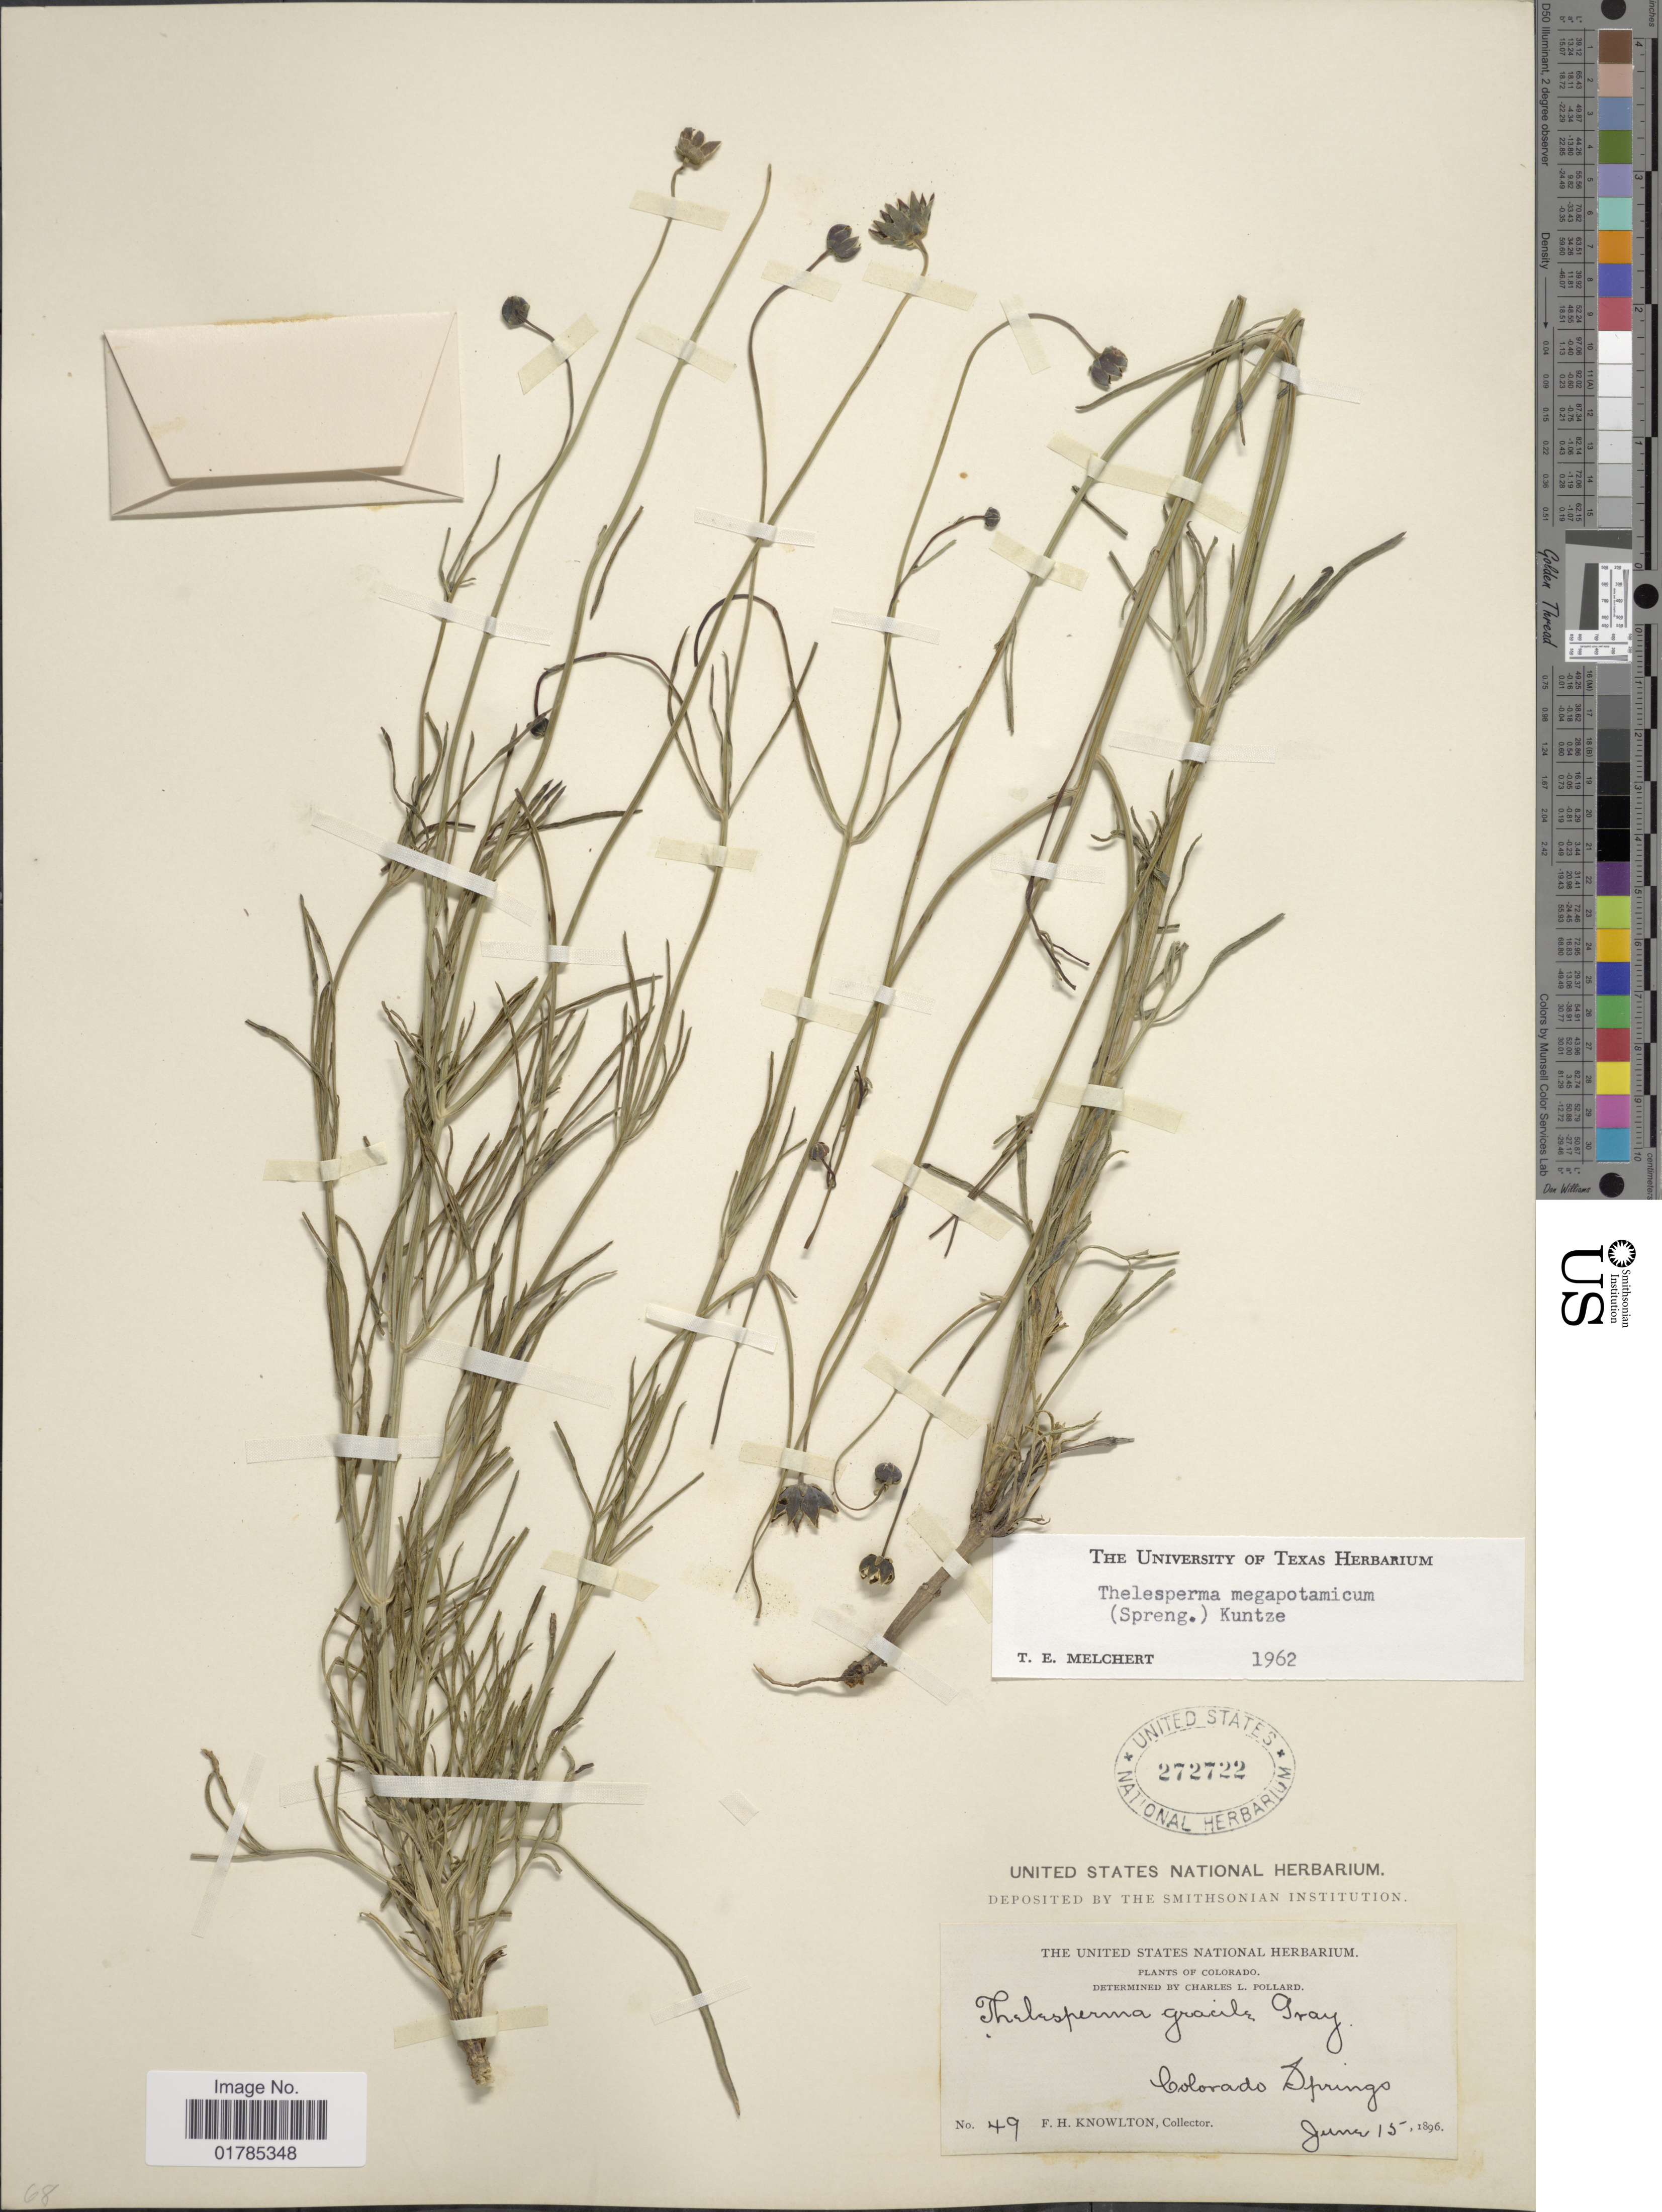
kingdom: Plantae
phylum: Tracheophyta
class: Magnoliopsida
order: Asterales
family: Asteraceae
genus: Thelesperma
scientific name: Thelesperma megapotamicum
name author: (Spreng.) Herter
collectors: F. H. Knowlton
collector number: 49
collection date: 1896-06-15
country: United States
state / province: Colorado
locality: Colorado Springs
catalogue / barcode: US 272722